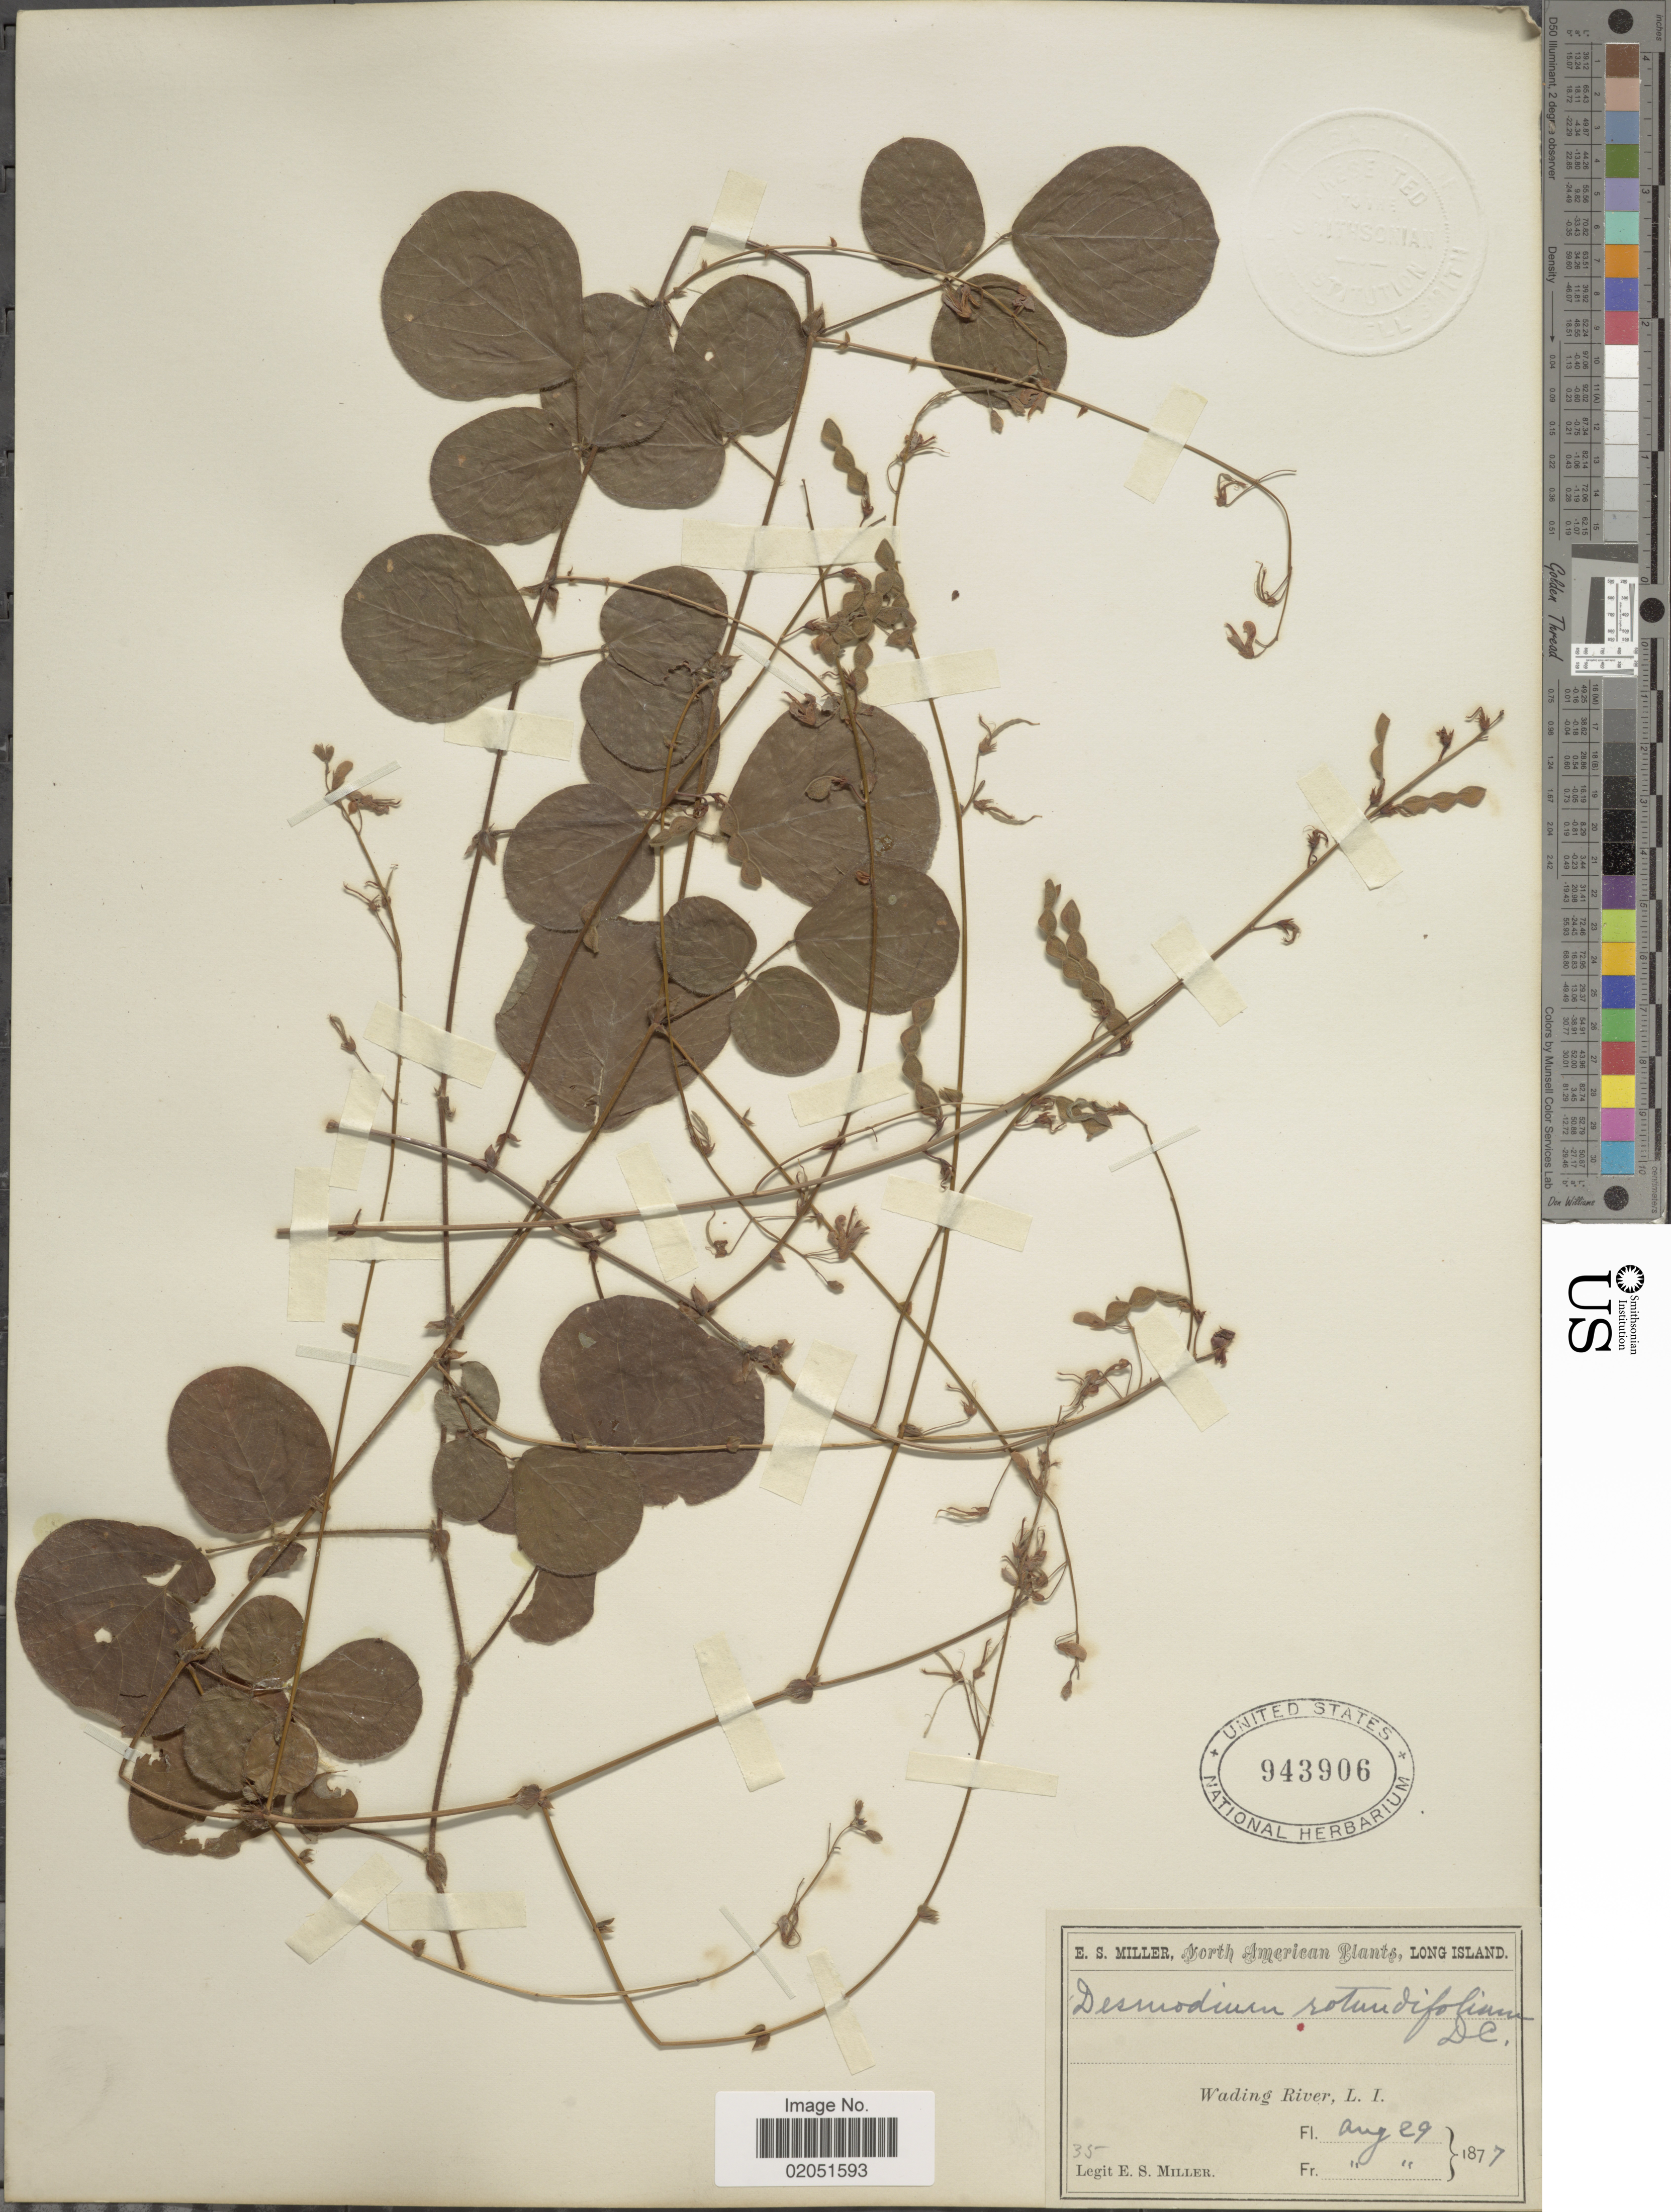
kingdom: Plantae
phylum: Tracheophyta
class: Magnoliopsida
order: Fabales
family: Fabaceae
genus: Desmodium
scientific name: Desmodium rotundifolium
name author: DC.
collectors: E. S. Miller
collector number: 35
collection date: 1877-08-29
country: United States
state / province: New York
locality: Wading River, L. I.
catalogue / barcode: US 943906